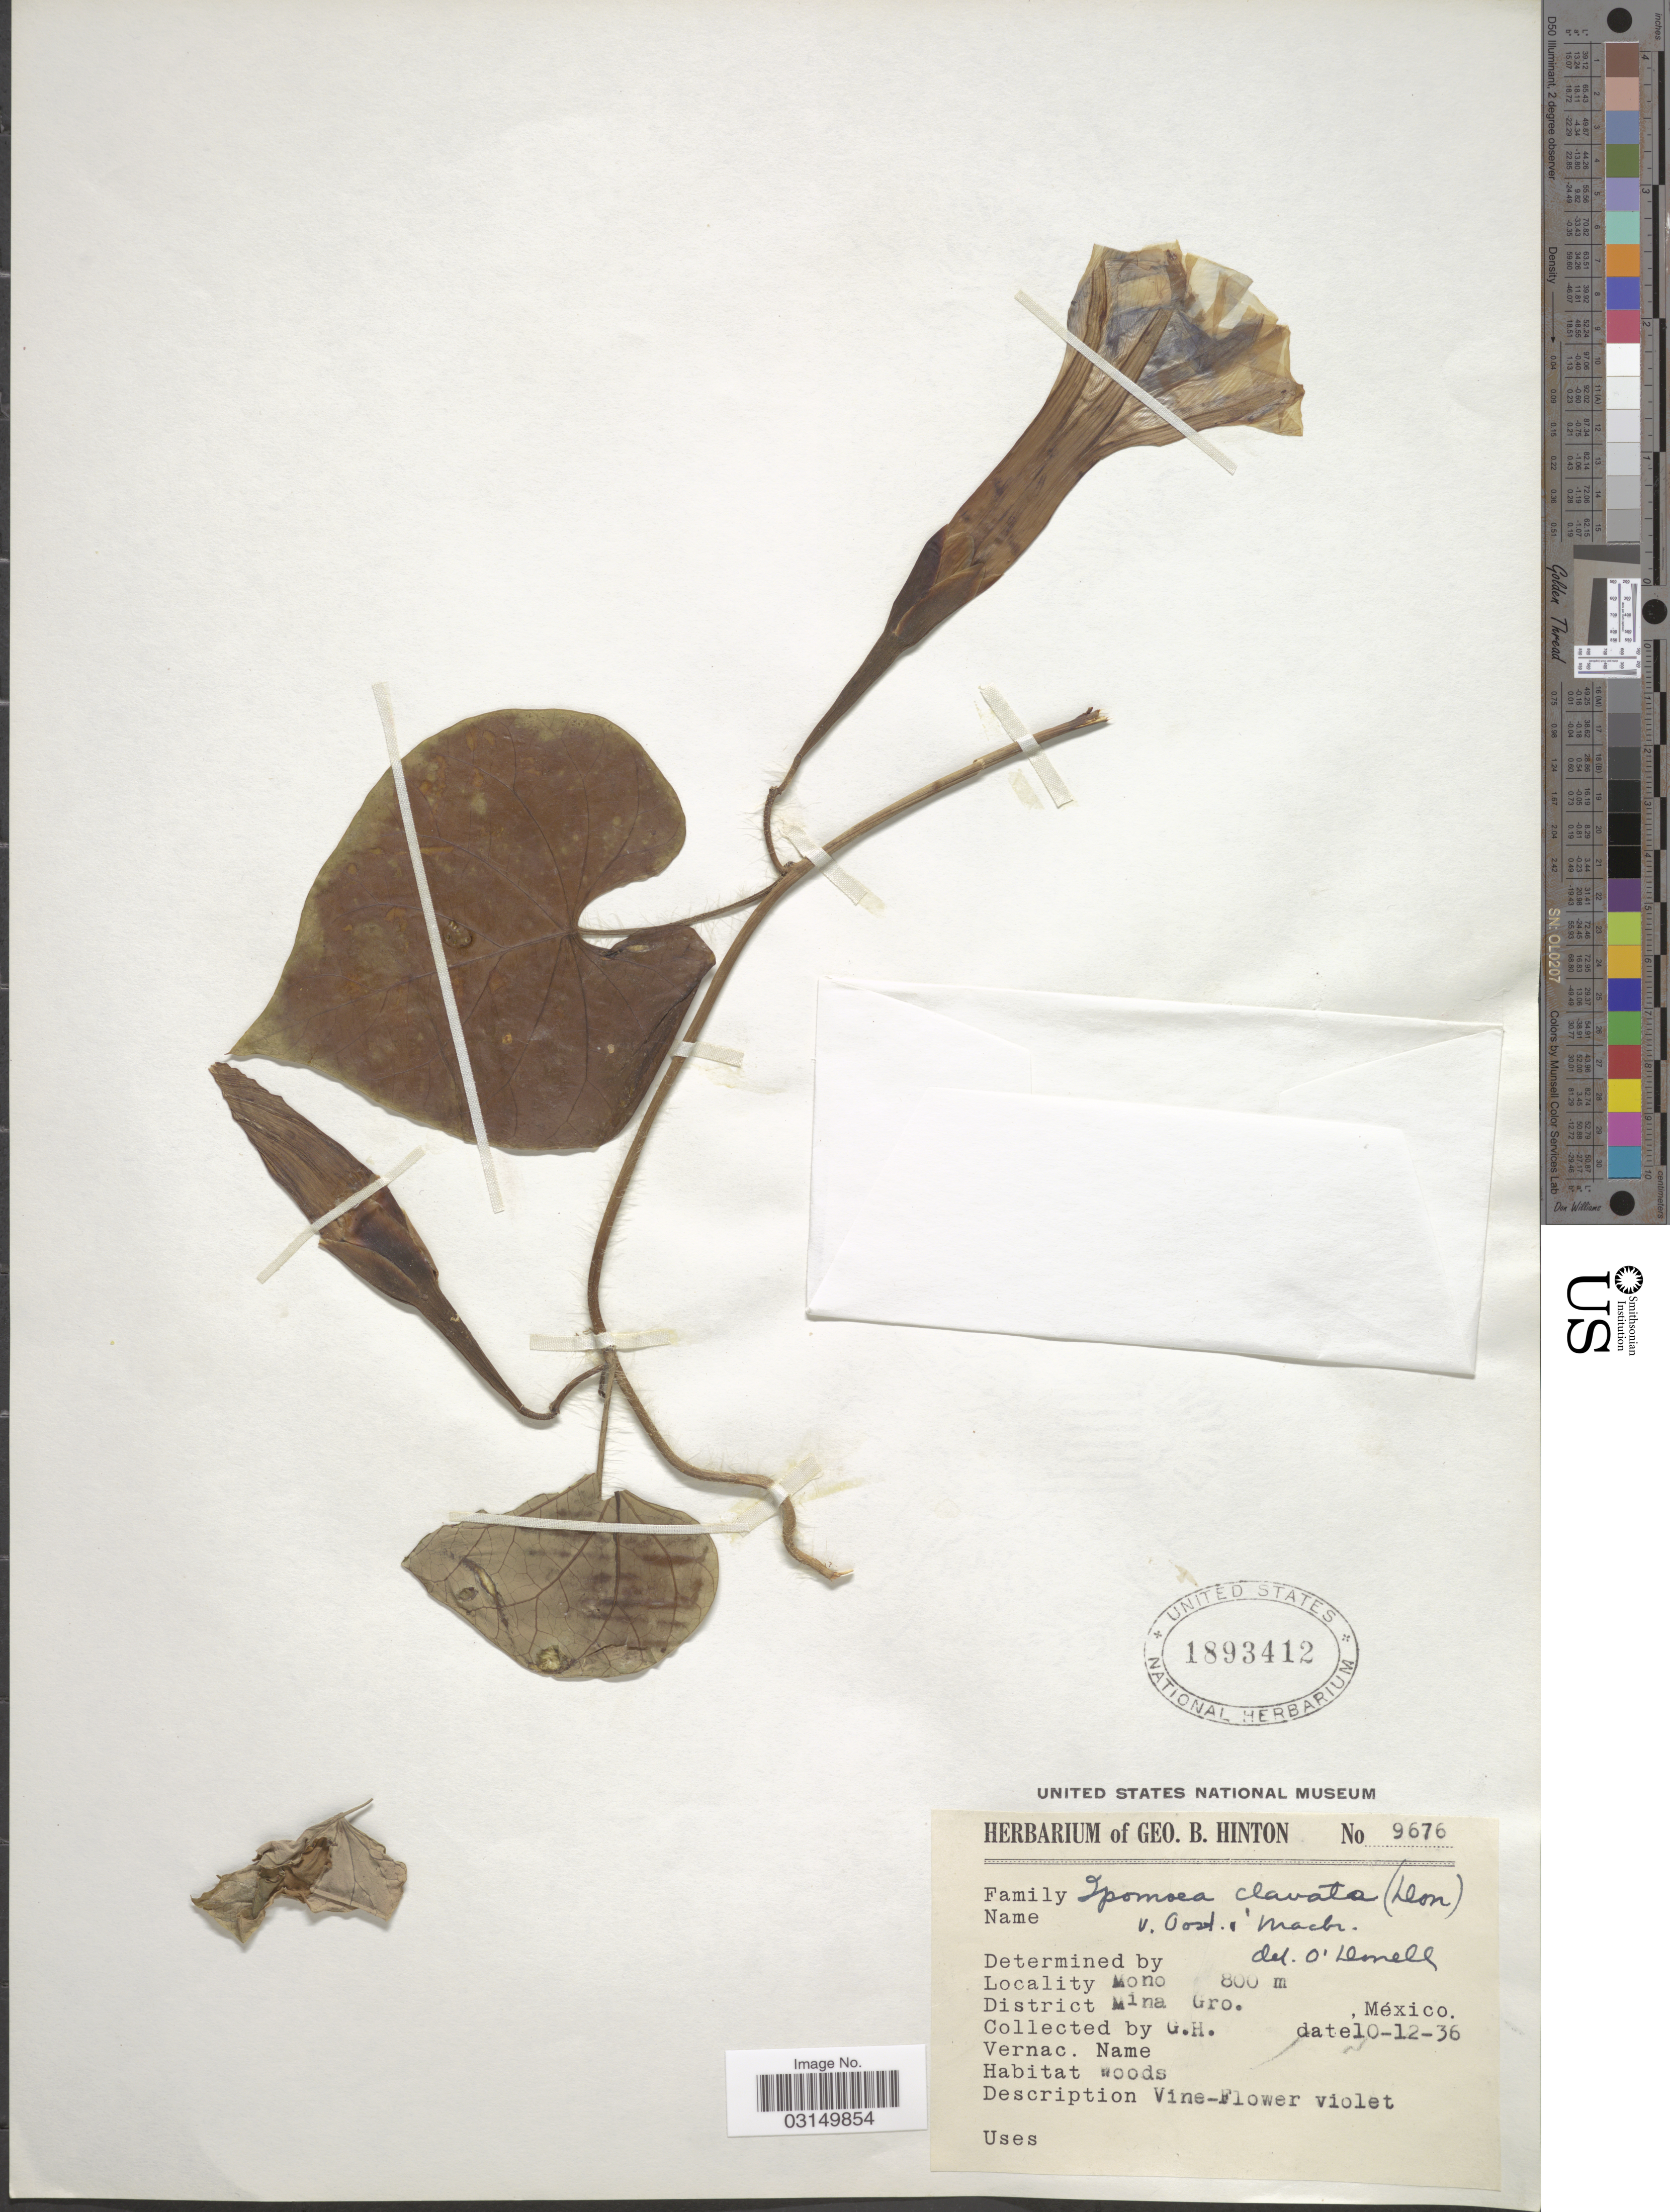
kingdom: Plantae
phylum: Tracheophyta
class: Magnoliopsida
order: Solanales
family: Convolvulaceae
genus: Ipomoea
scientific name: Ipomoea clavata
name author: (G. Don) J.F. Macbr.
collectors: G. B. Hinton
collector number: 9676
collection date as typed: Transcribed d/m/y: 10/12/36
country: Mexico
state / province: Guerrero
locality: Mono, District Mina, Gro., México.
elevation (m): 800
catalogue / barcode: US 1893412